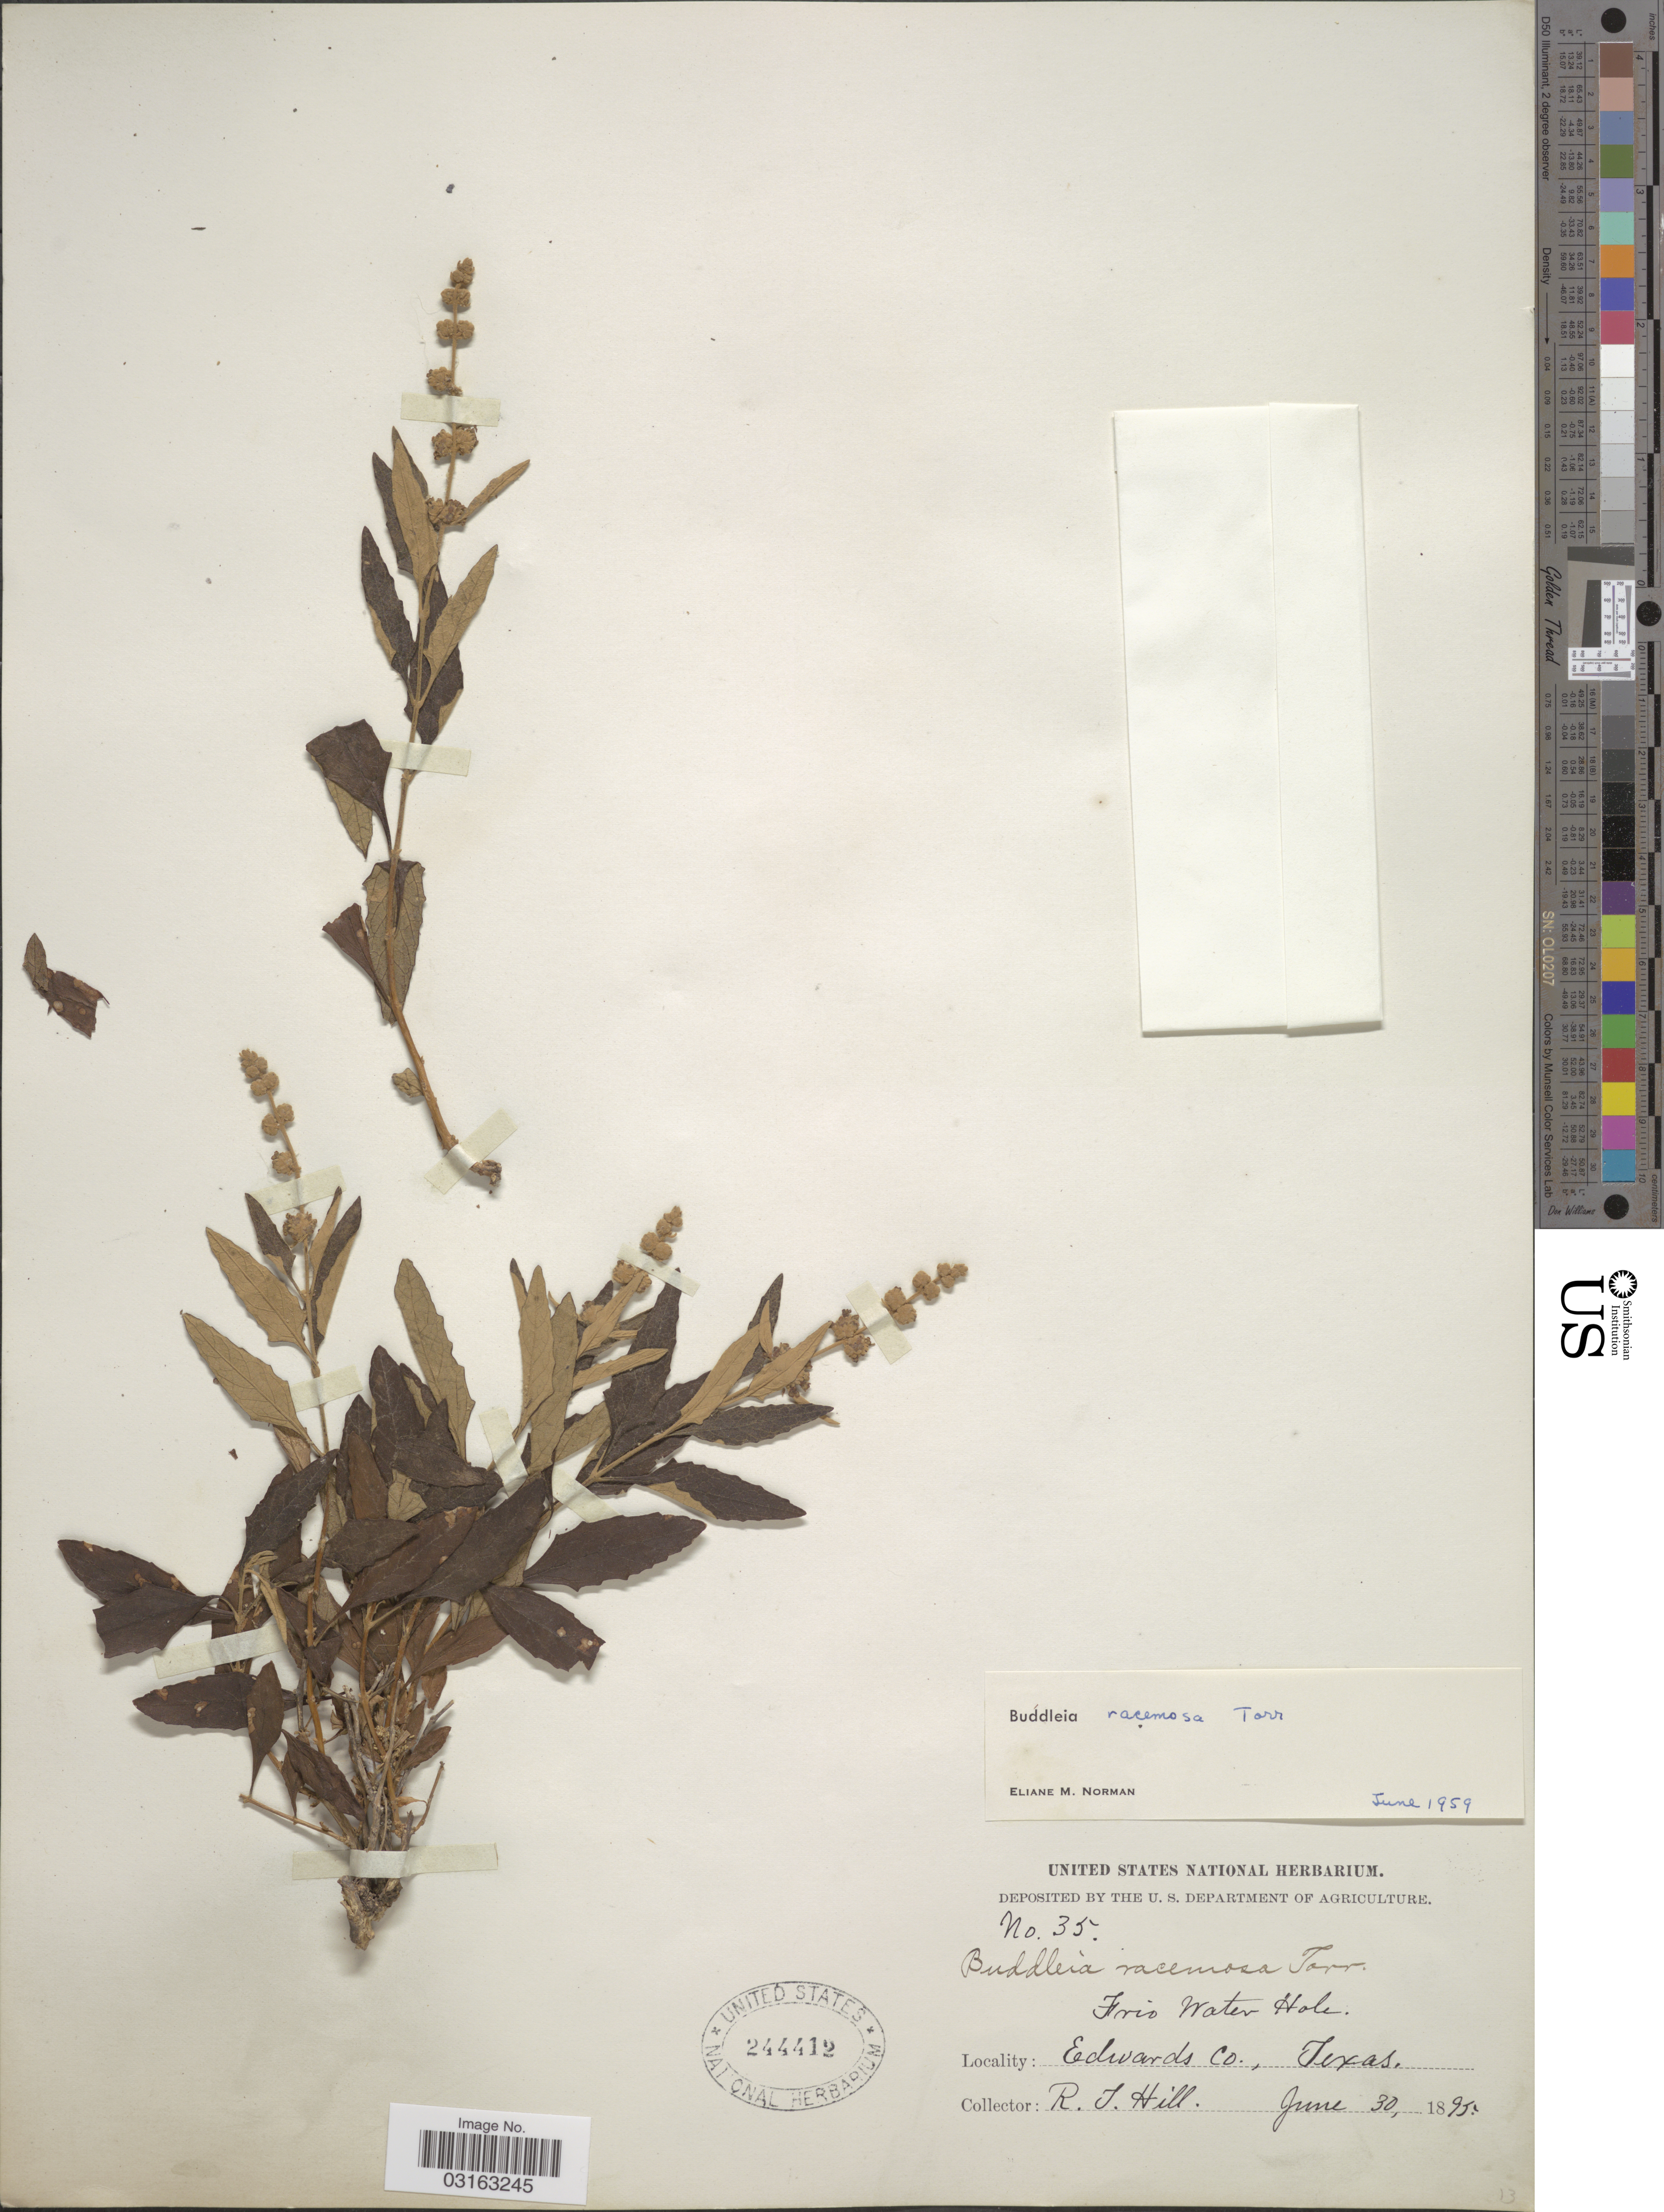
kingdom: Plantae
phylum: Tracheophyta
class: Magnoliopsida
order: Lamiales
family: Scrophulariaceae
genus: Buddleja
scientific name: Buddleja racemosa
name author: Torr.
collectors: R. J. Hill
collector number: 35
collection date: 1895-06-30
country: United States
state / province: Texas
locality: Frio Water Hole. Edwards Co.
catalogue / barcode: US 244412